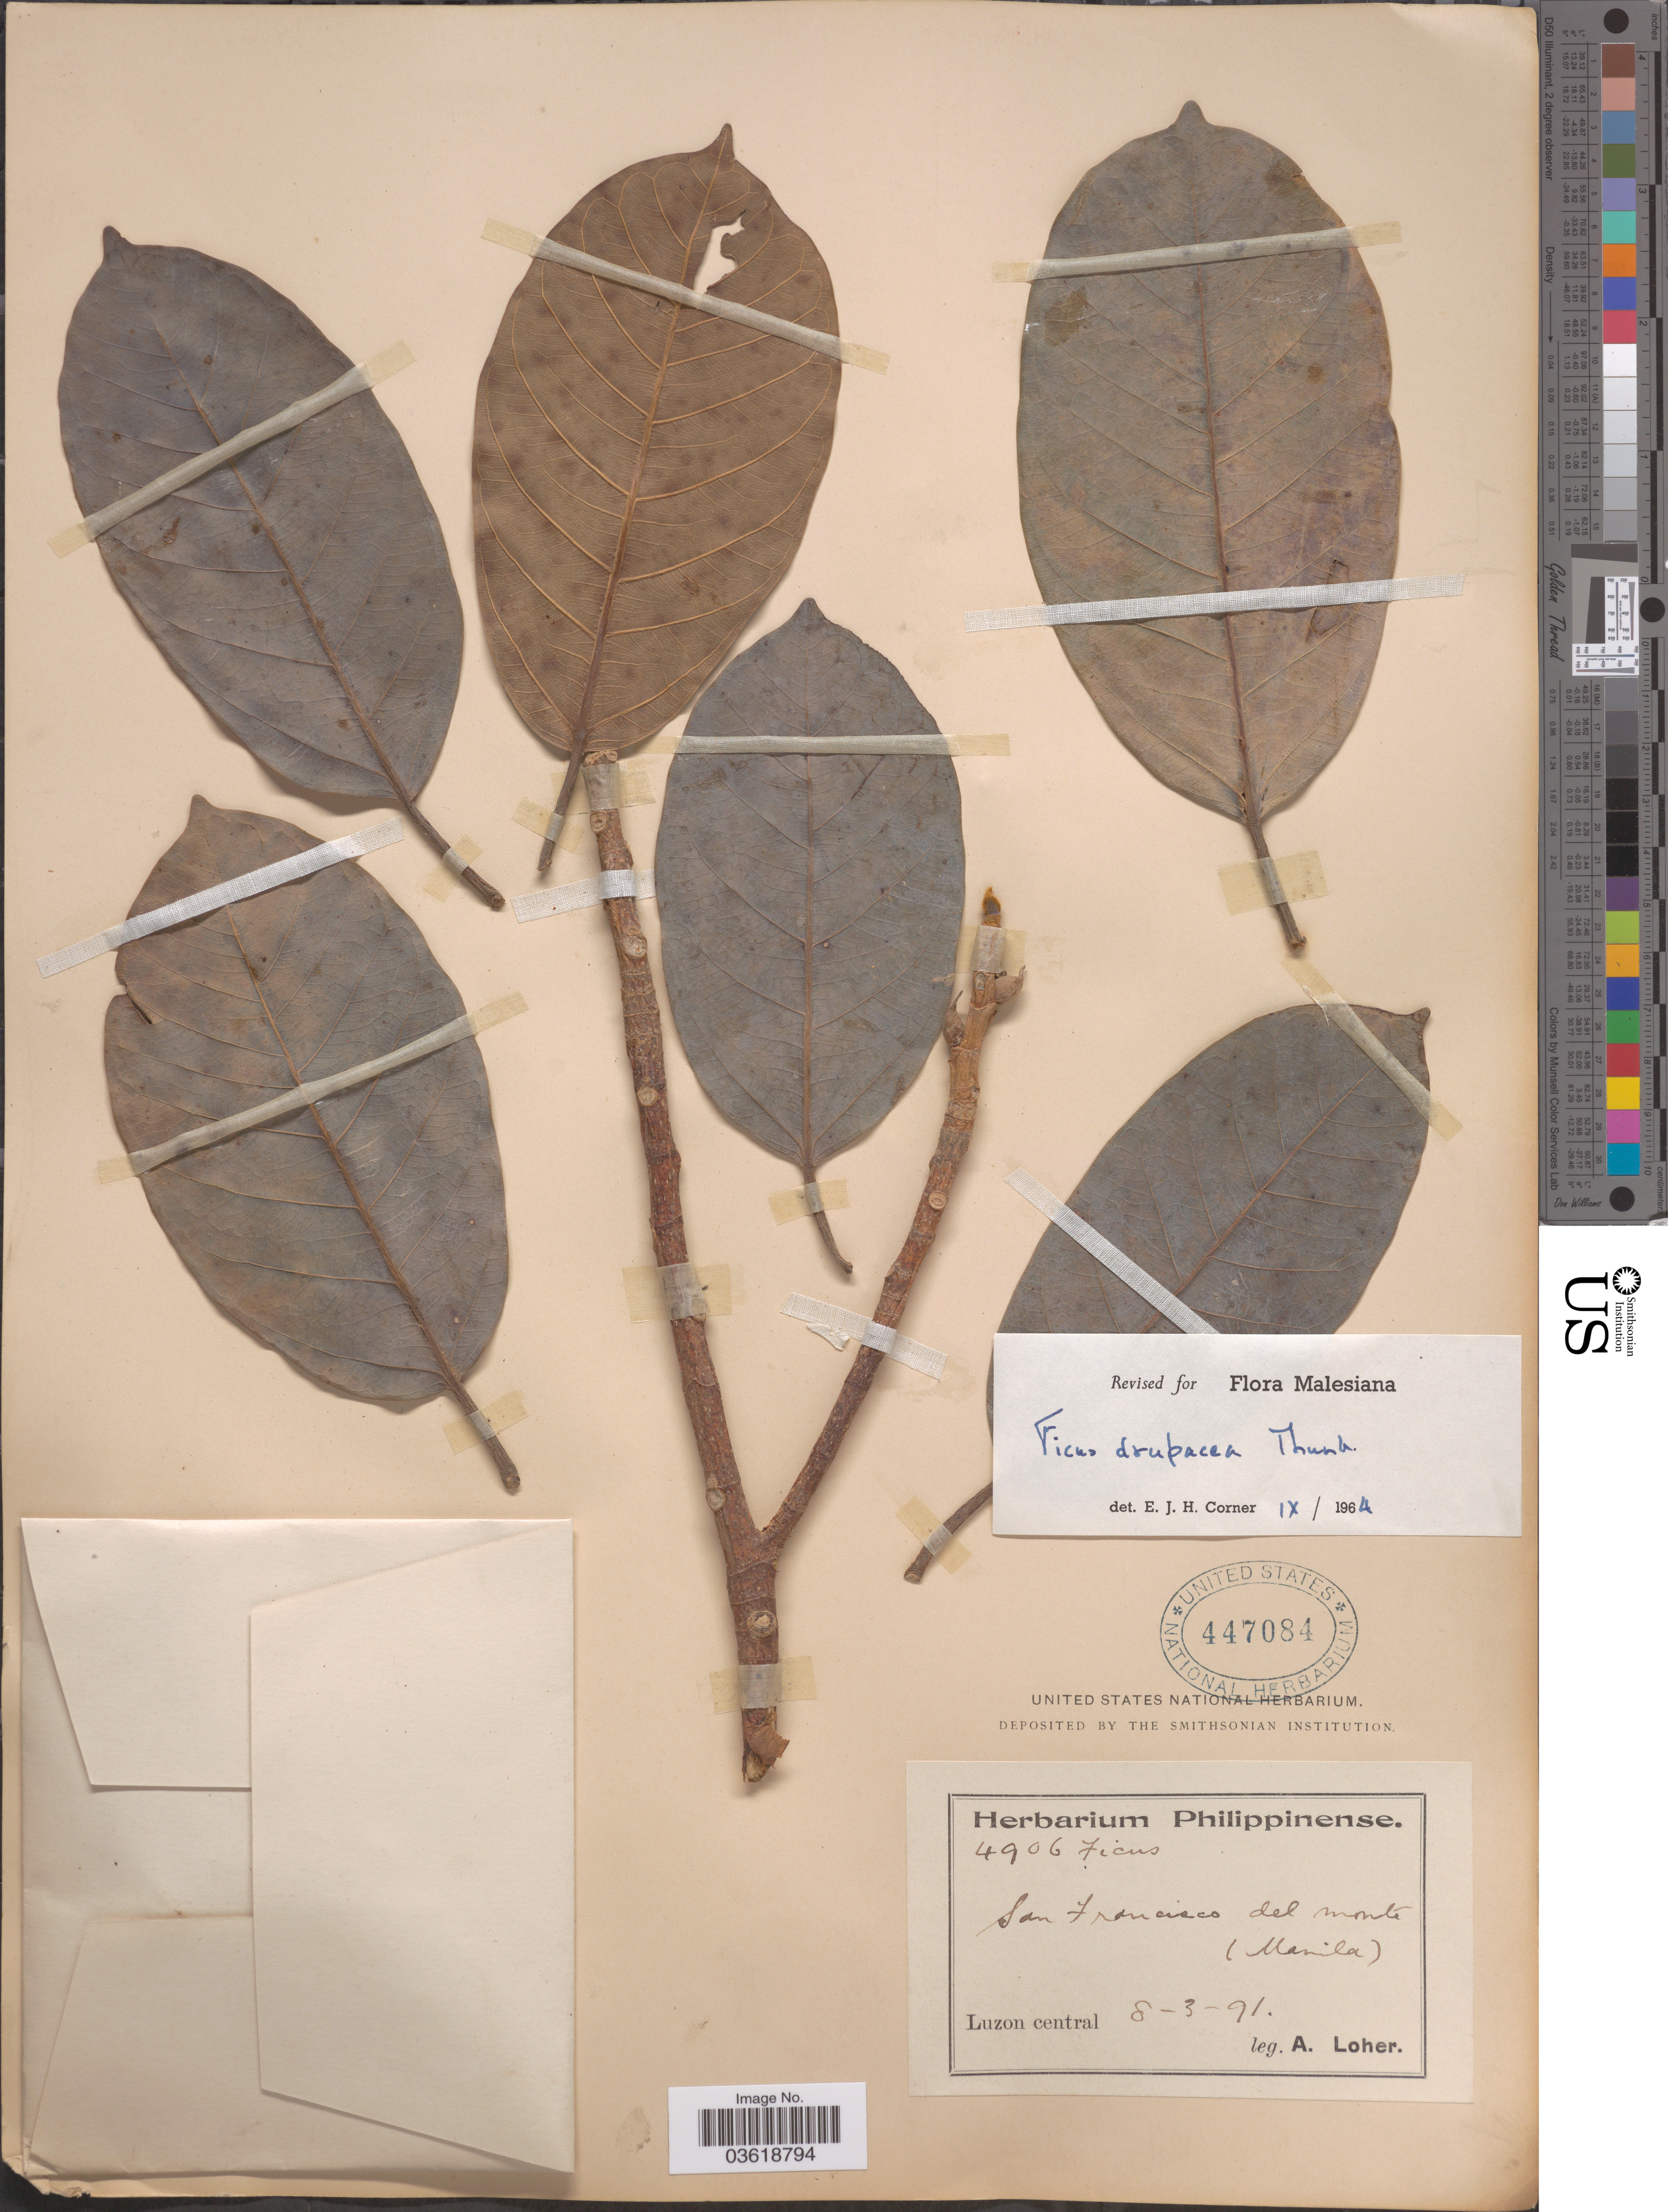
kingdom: Plantae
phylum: Tracheophyta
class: Magnoliopsida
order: Rosales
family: Moraceae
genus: Ficus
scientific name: Ficus drupacea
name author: Thunb.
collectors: A. Loher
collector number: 4906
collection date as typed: Transcribed d/m/y: 8/3/91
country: Philippines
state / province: Central Luzon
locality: San Francisco del monte (Manila).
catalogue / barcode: US 447084